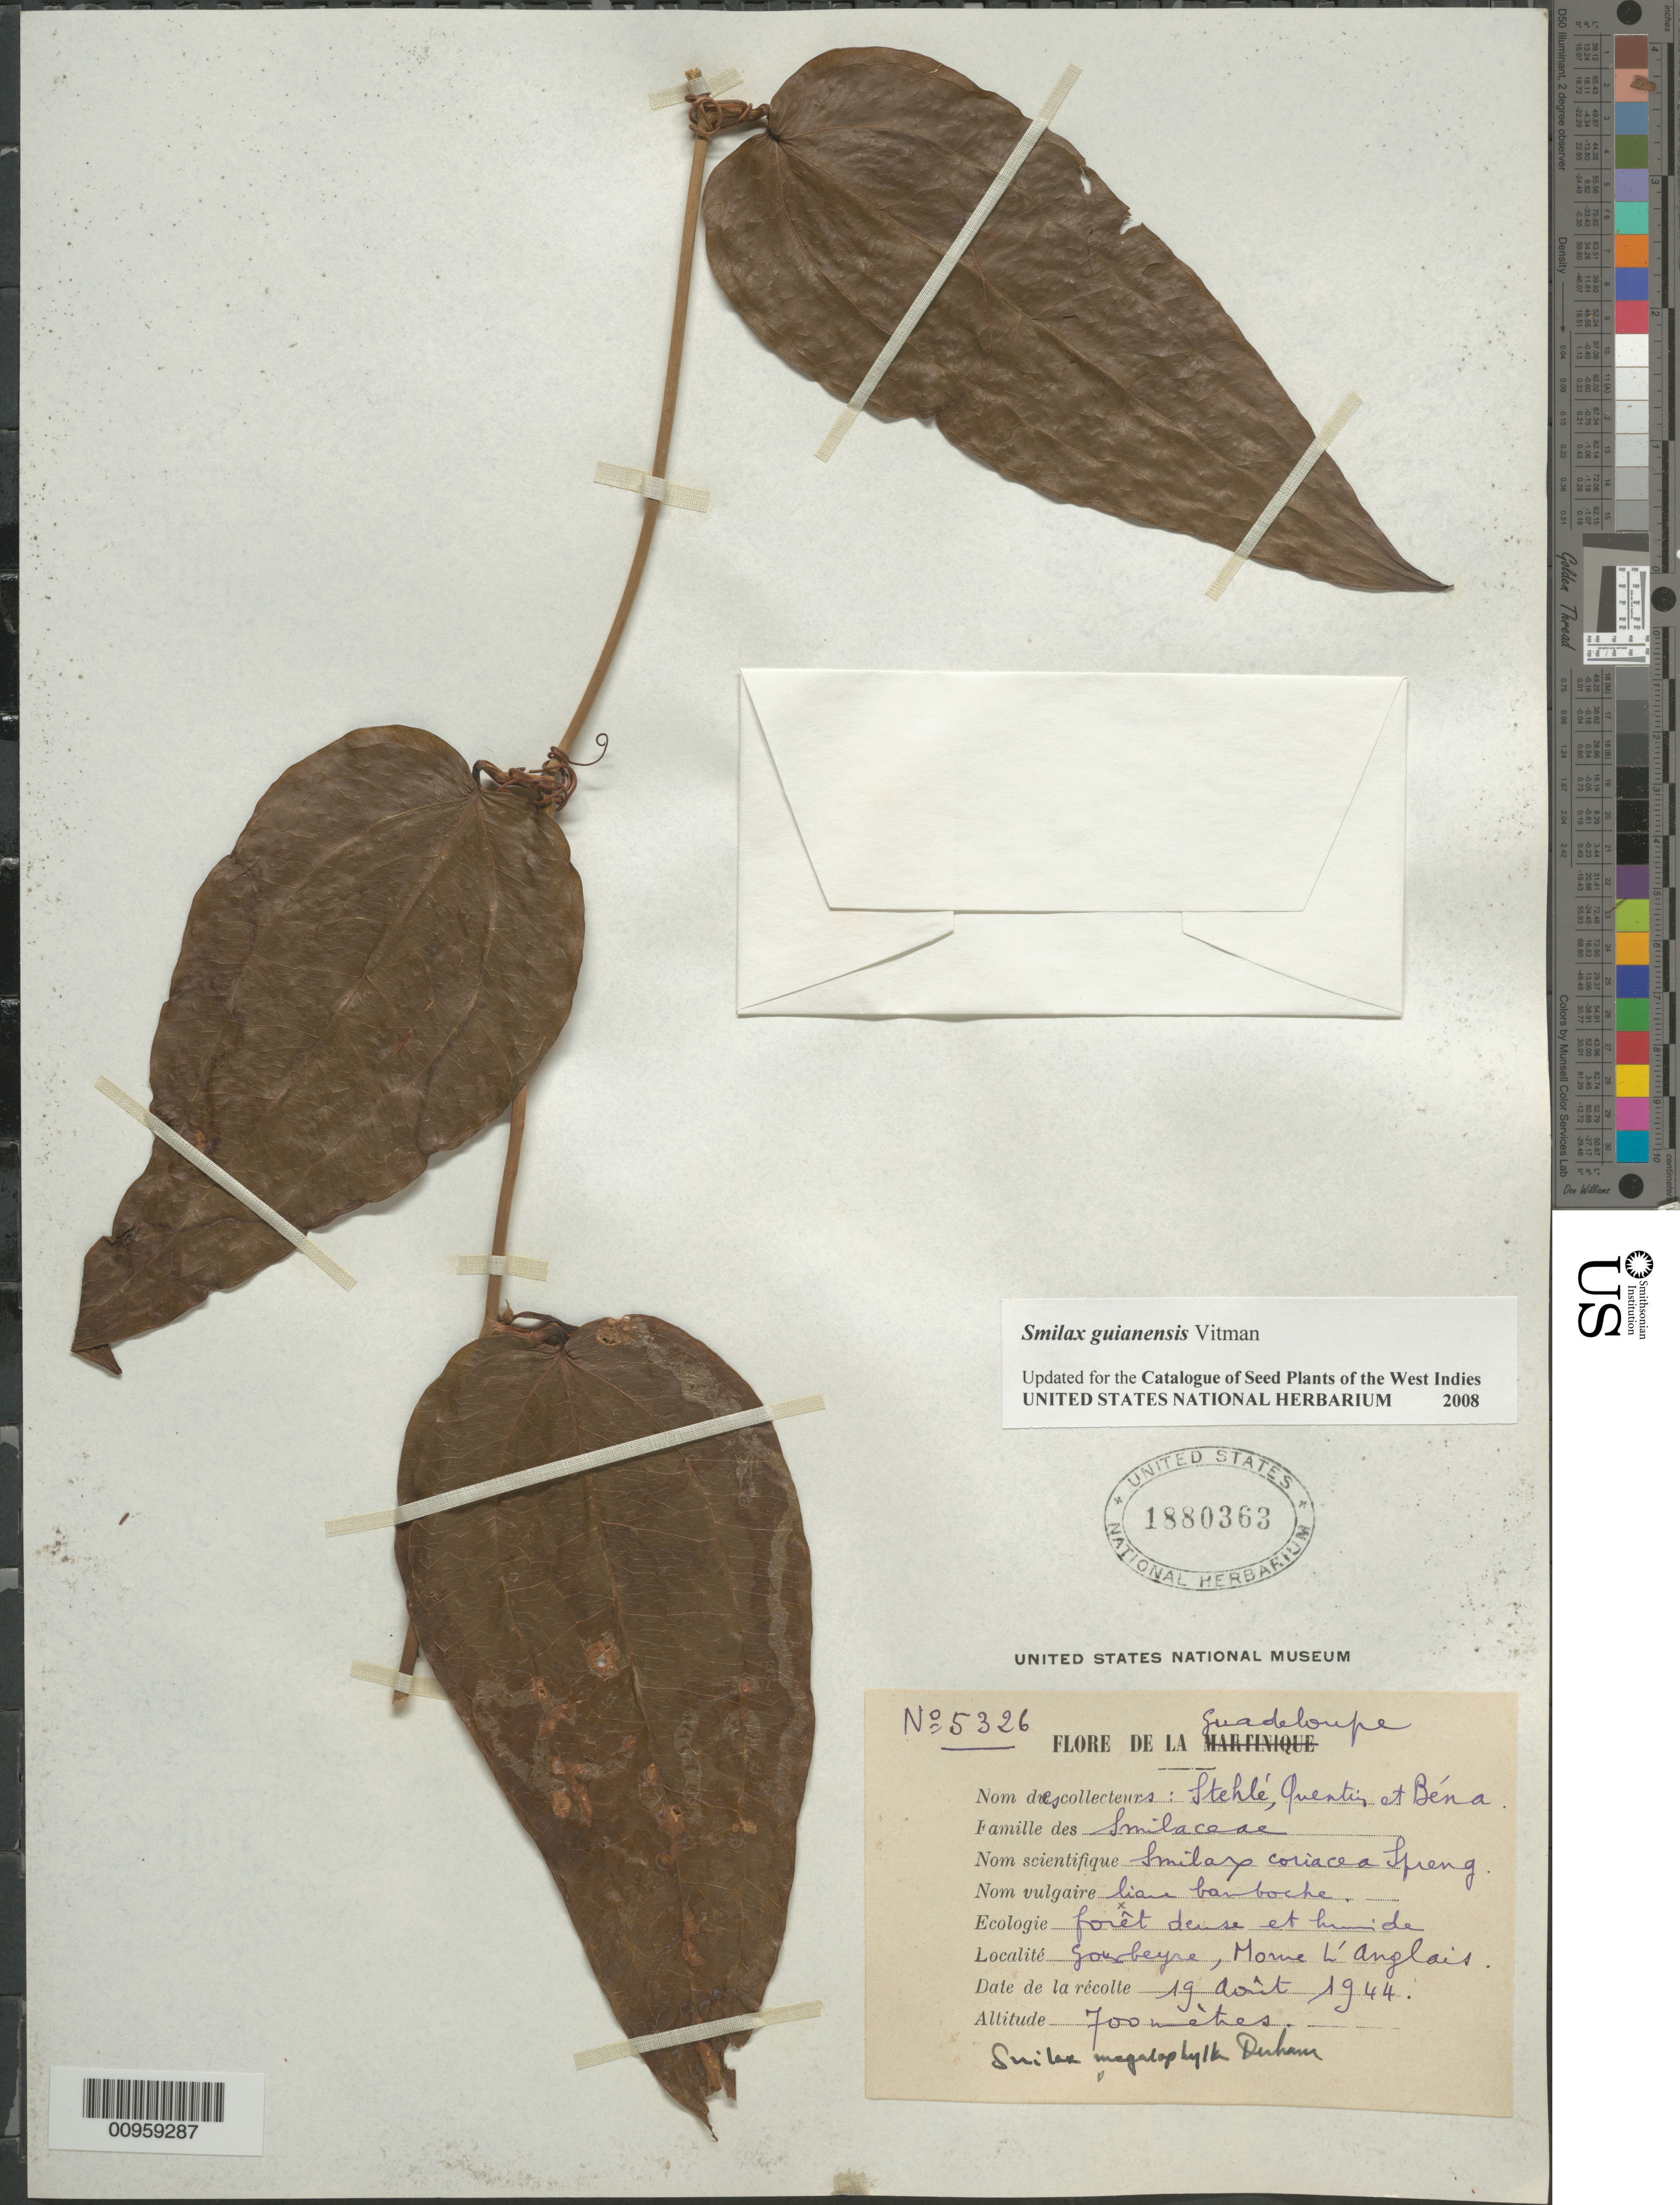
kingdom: Plantae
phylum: Tracheophyta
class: Liliopsida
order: Liliales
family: Smilacaceae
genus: Smilax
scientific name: Smilax guianensis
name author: Vitman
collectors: H. Stehlé, R. Quentin & P. Bena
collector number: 5326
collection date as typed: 19 Aug 1944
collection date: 1944-08-19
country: Guadeloupe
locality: Gourbeyre, Morne L'Anglais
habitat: Forêt dense et humide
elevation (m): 700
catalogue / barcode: US 1880363